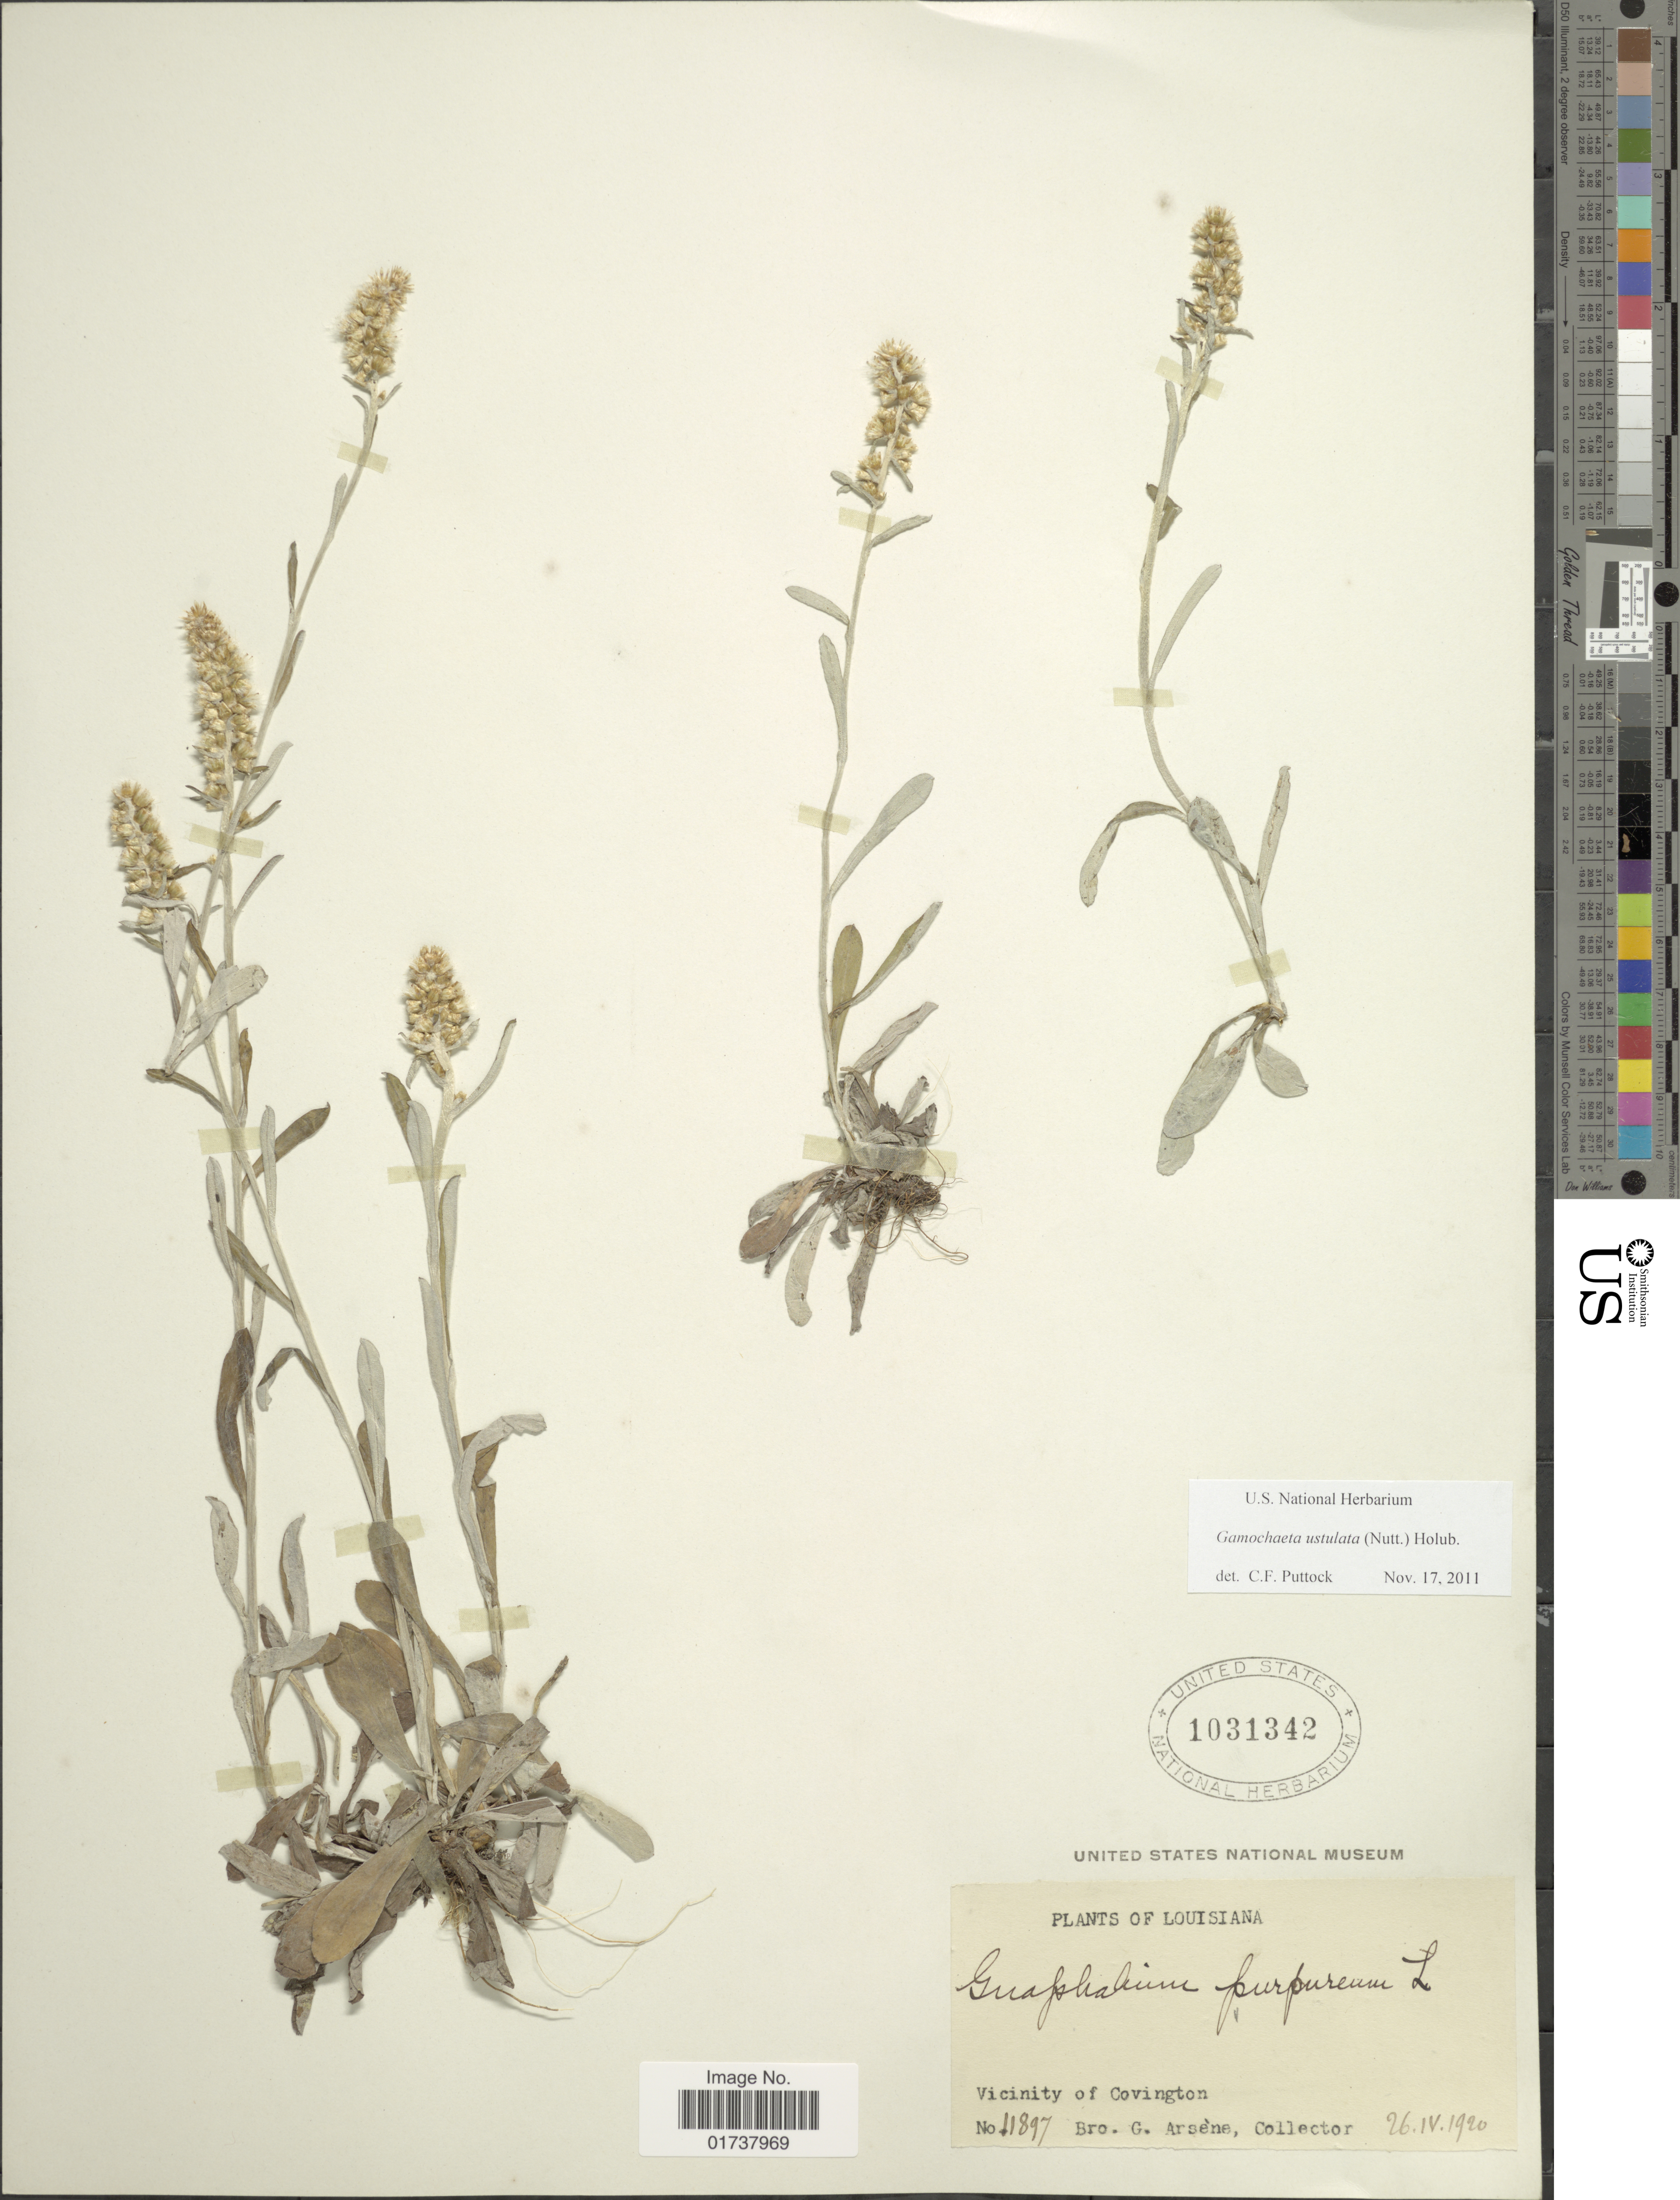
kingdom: Plantae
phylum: Tracheophyta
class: Magnoliopsida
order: Asterales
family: Asteraceae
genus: Gamochaeta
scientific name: Gamochaeta purpurea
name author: (L.) Cabrera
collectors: Bro. G. Arsène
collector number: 11897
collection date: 1920-04-26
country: United States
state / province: Louisiana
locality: Vicinity of Covington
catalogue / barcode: US 1031342